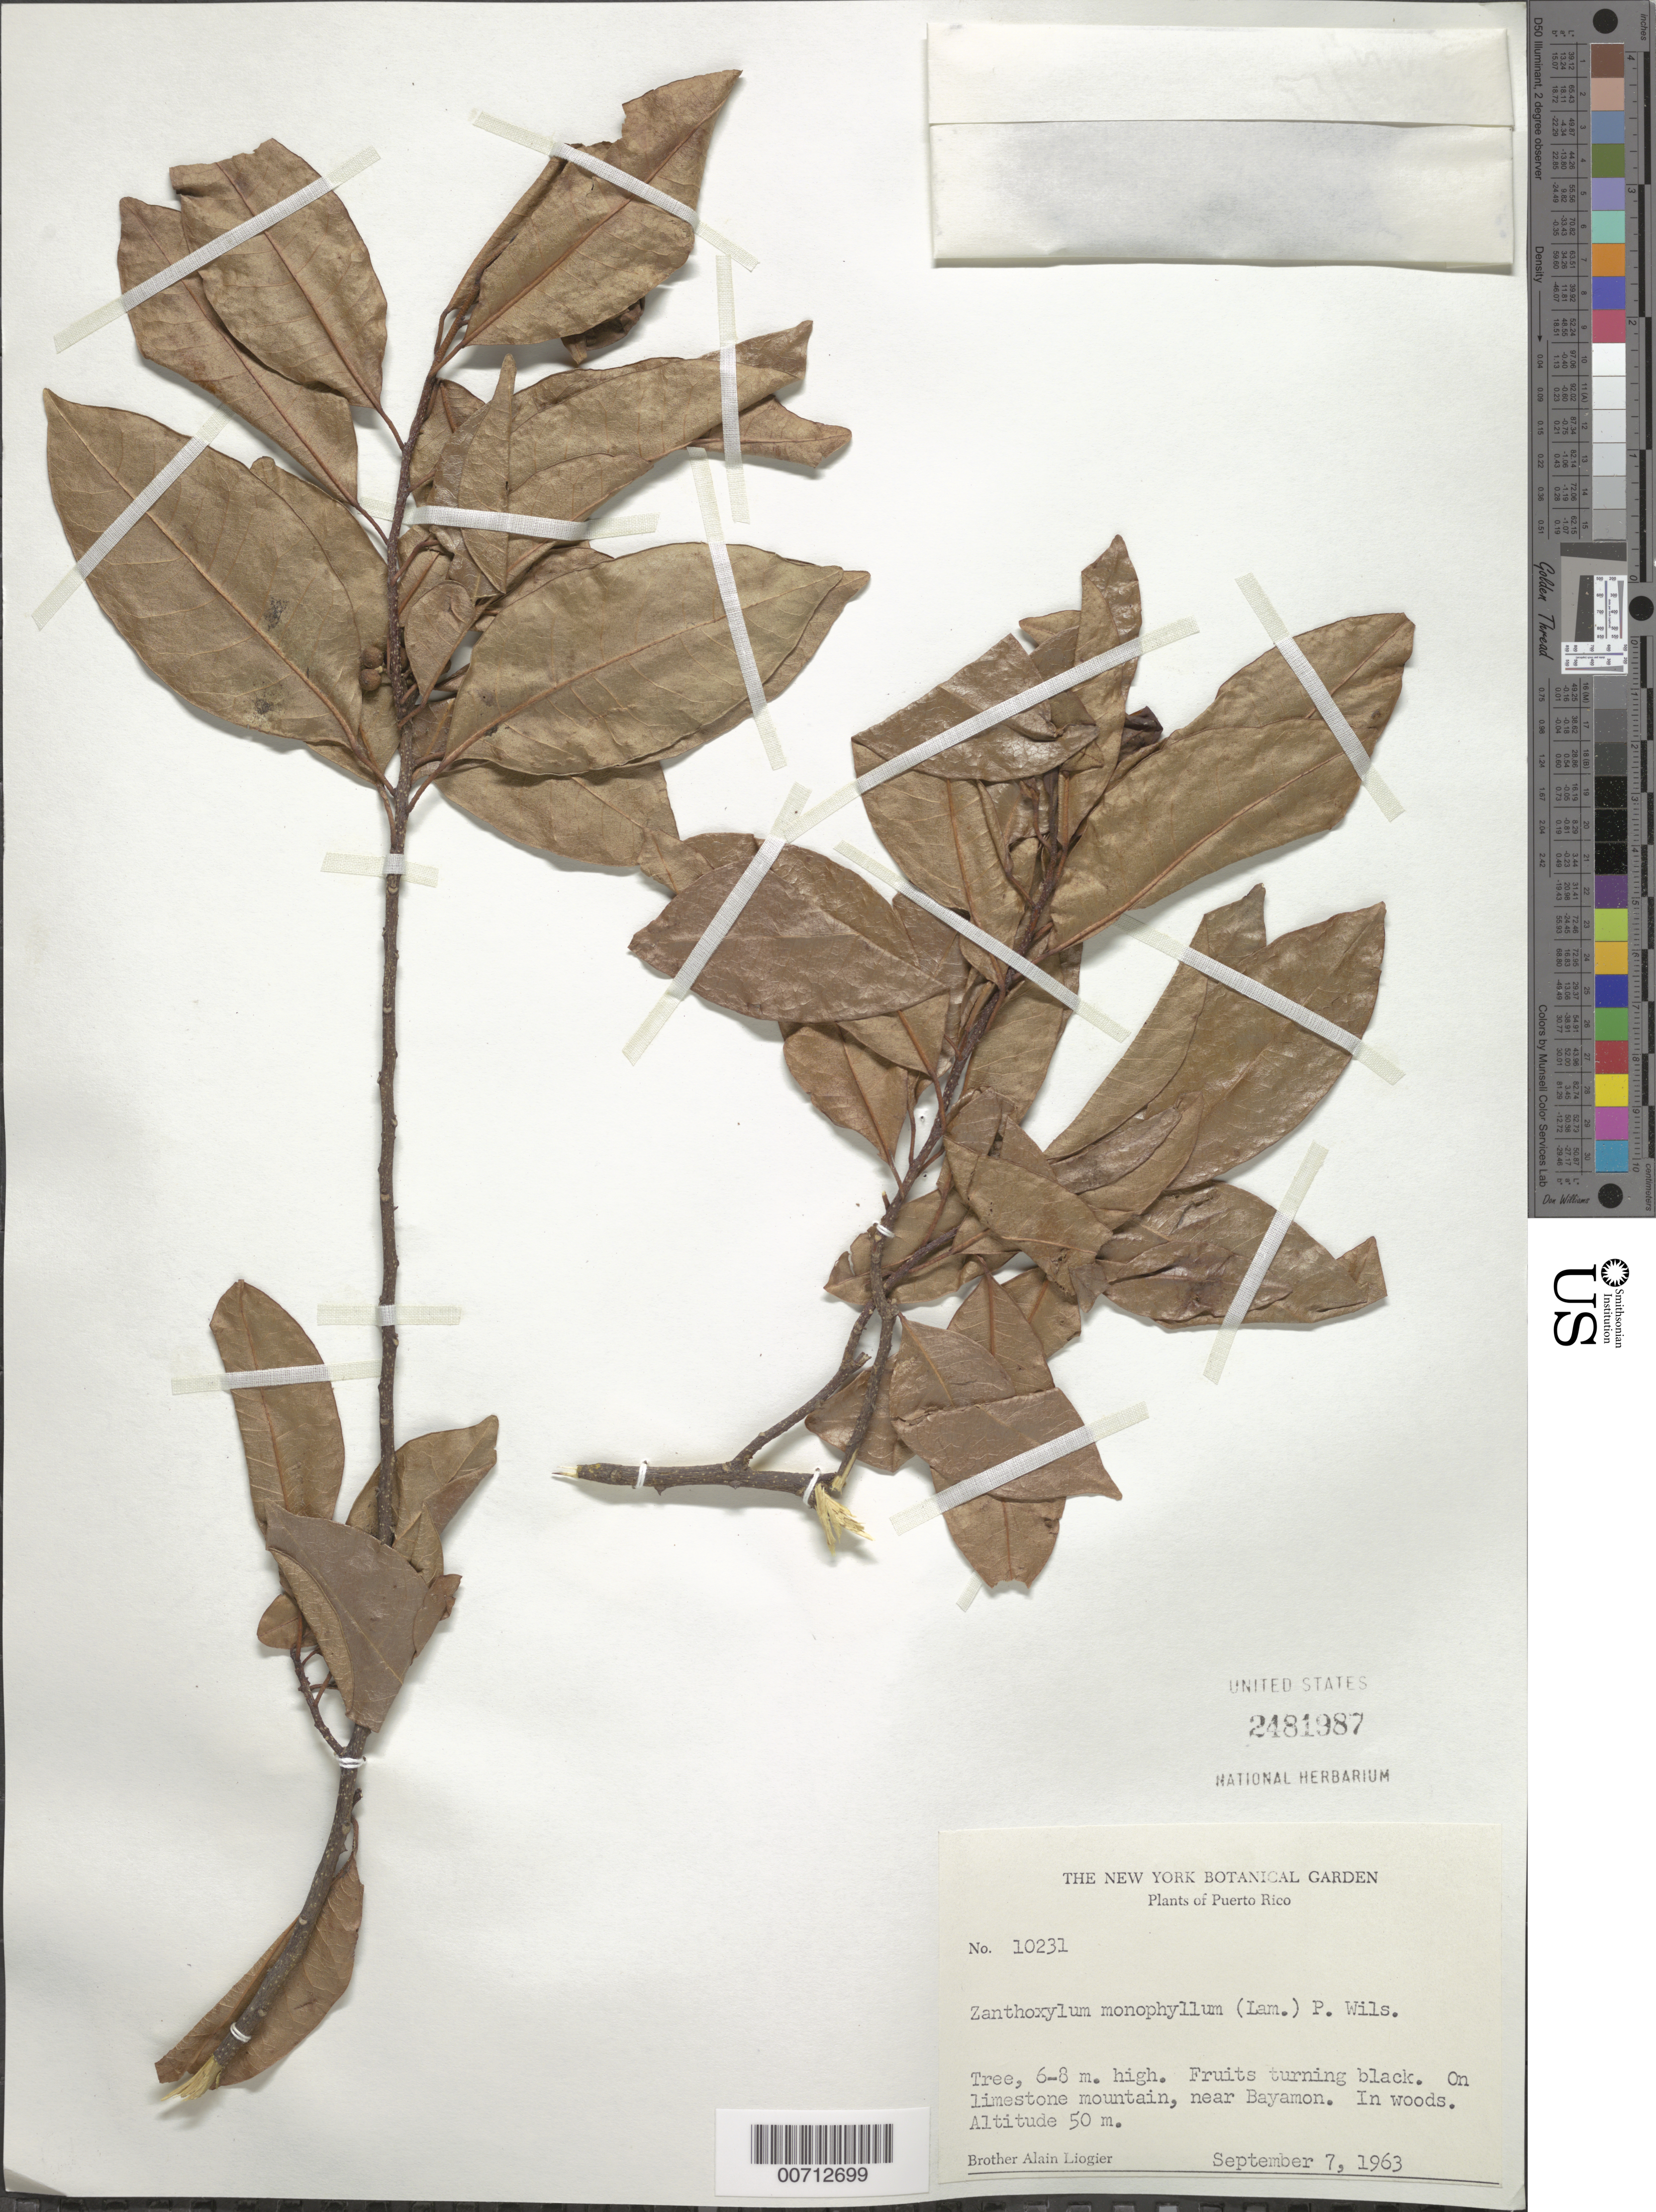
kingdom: Plantae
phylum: Tracheophyta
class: Magnoliopsida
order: Sapindales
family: Rutaceae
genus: Zanthoxylum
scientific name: Zanthoxylum monophyllum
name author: (Lam.) P. Wilson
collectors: A. H. Liogier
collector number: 10231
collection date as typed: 07 Sep 1963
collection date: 1963-09-07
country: Puerto Rico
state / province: Bayamon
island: Greater Antilles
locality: Bayamon, near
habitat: On limestone mountain, in woods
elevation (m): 50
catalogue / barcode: US 2481987